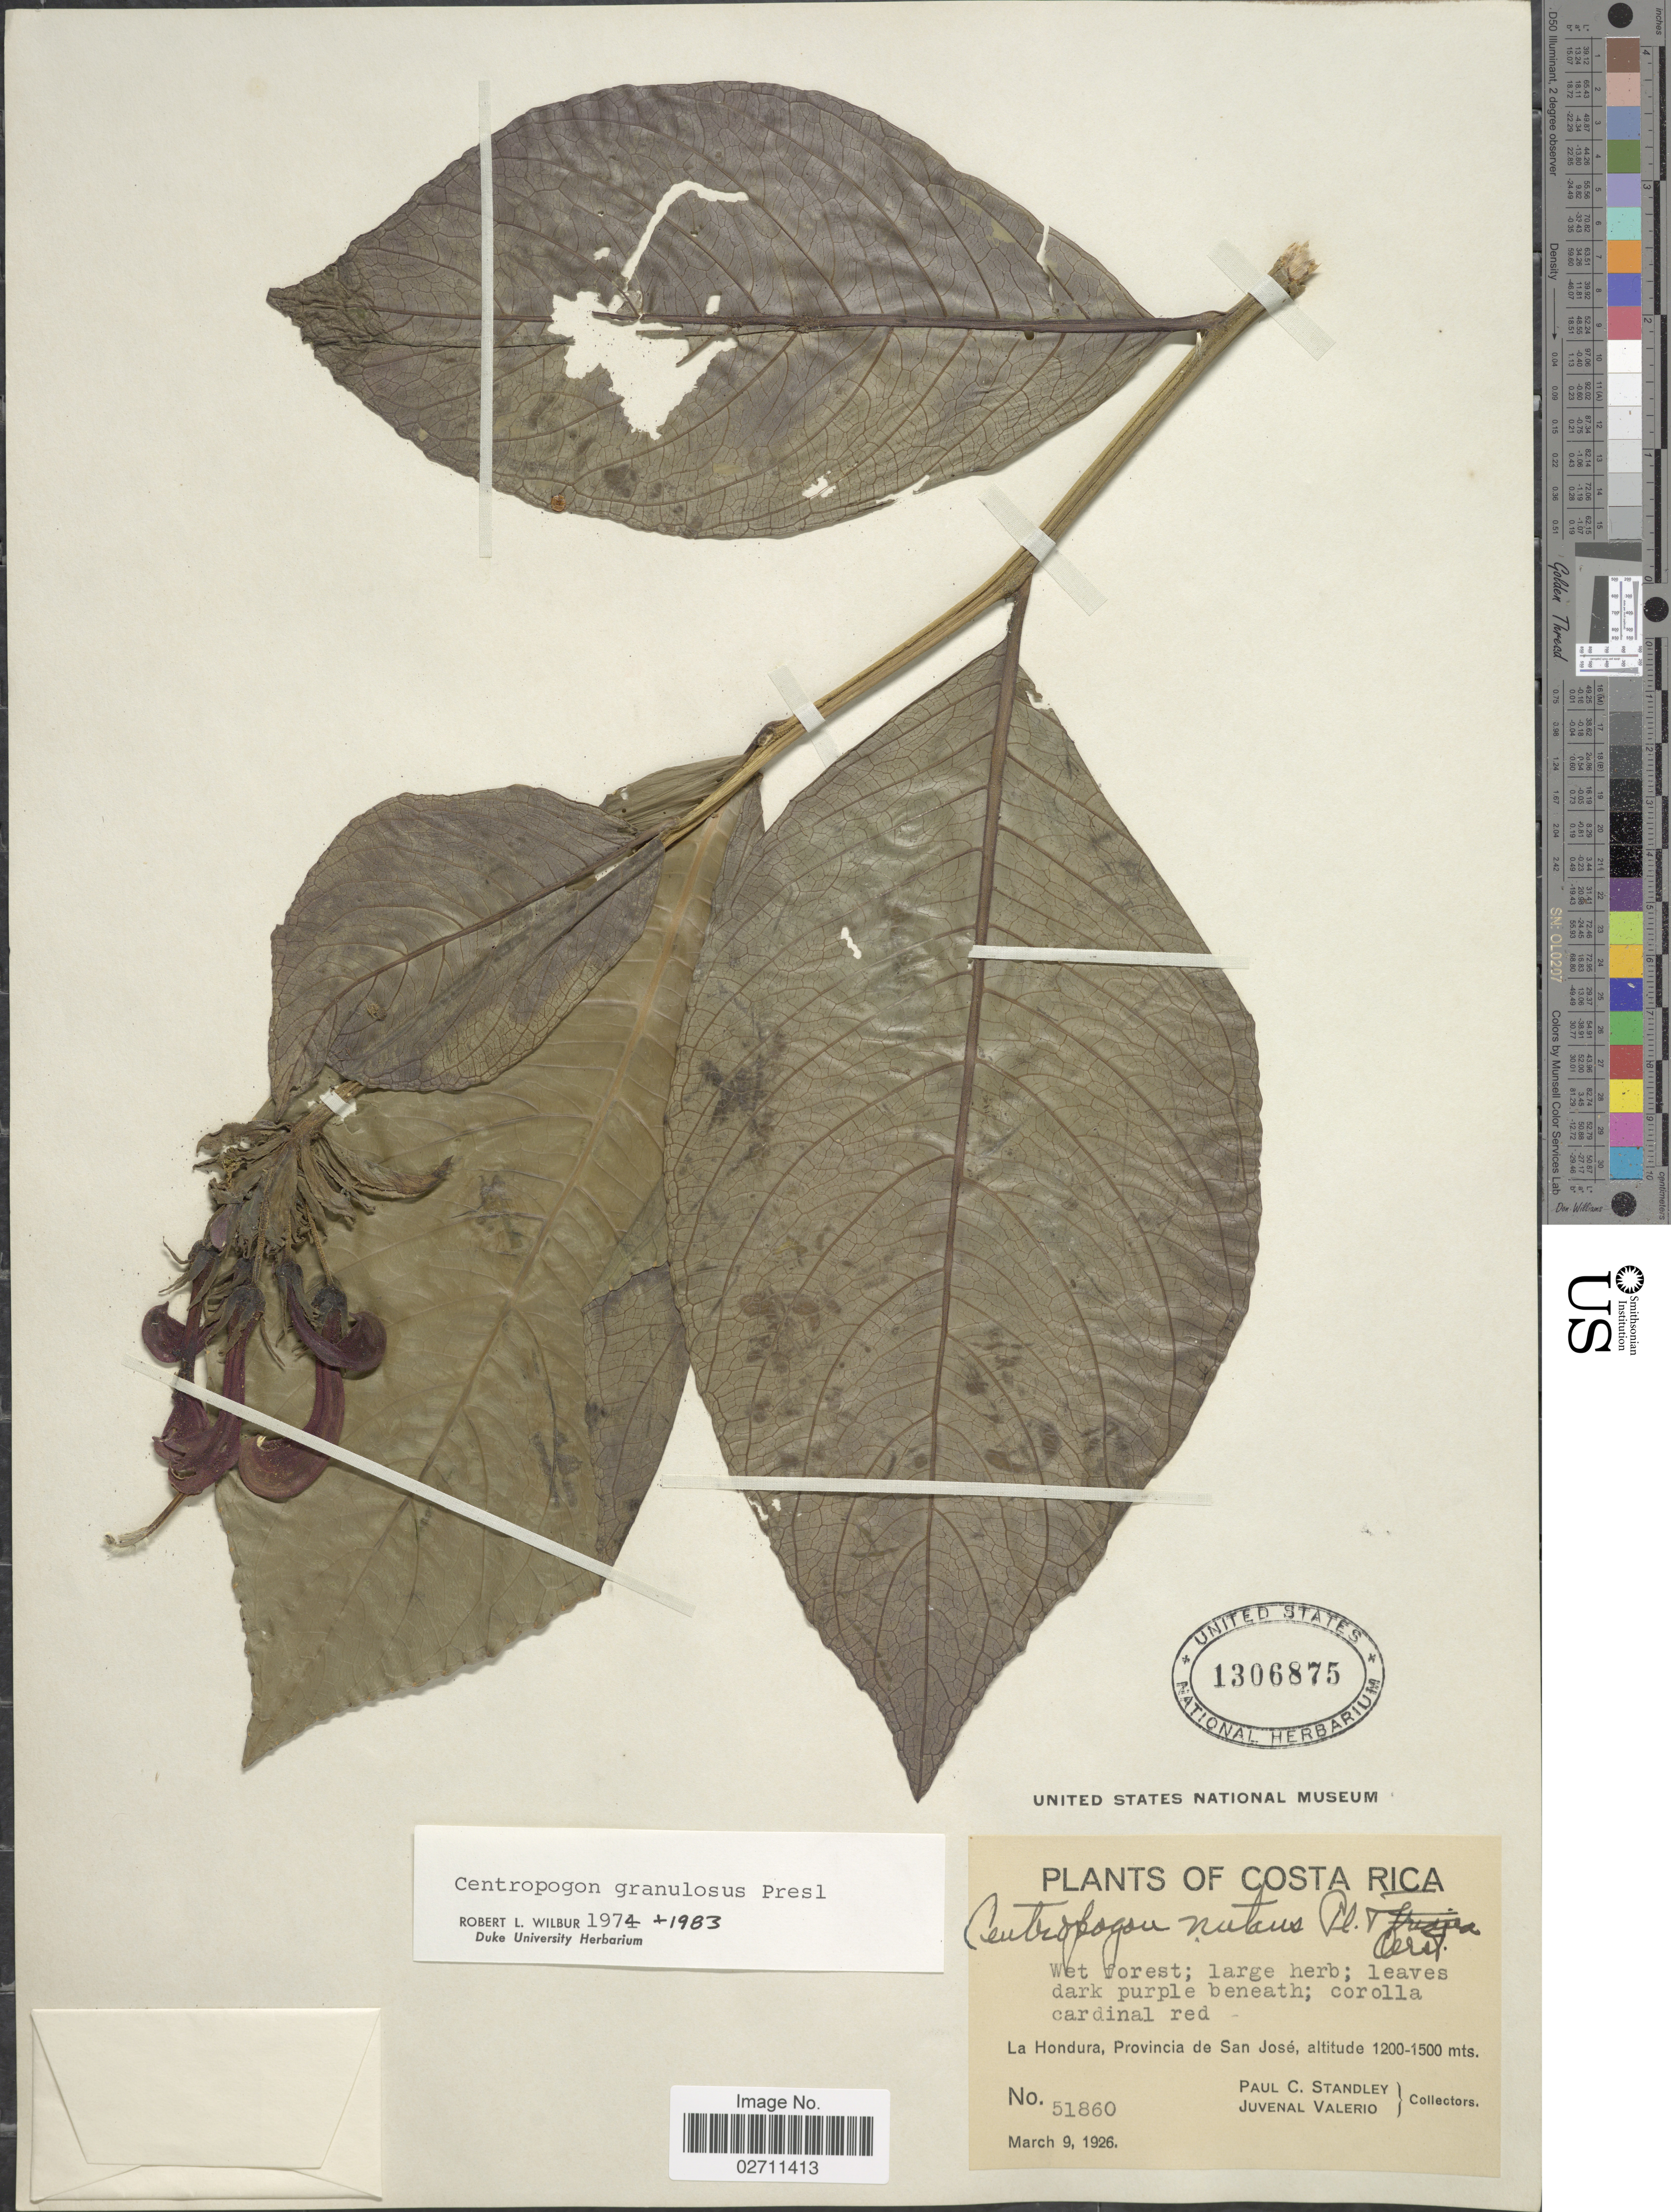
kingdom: Plantae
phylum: Tracheophyta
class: Magnoliopsida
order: Asterales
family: Campanulaceae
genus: Centropogon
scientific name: Centropogon granulosus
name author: C. Presl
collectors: P. C. Standley & J. Valerio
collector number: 51860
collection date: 1926-03-09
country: Costa Rica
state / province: San José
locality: La Hondura.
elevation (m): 1200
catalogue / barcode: US 1306875